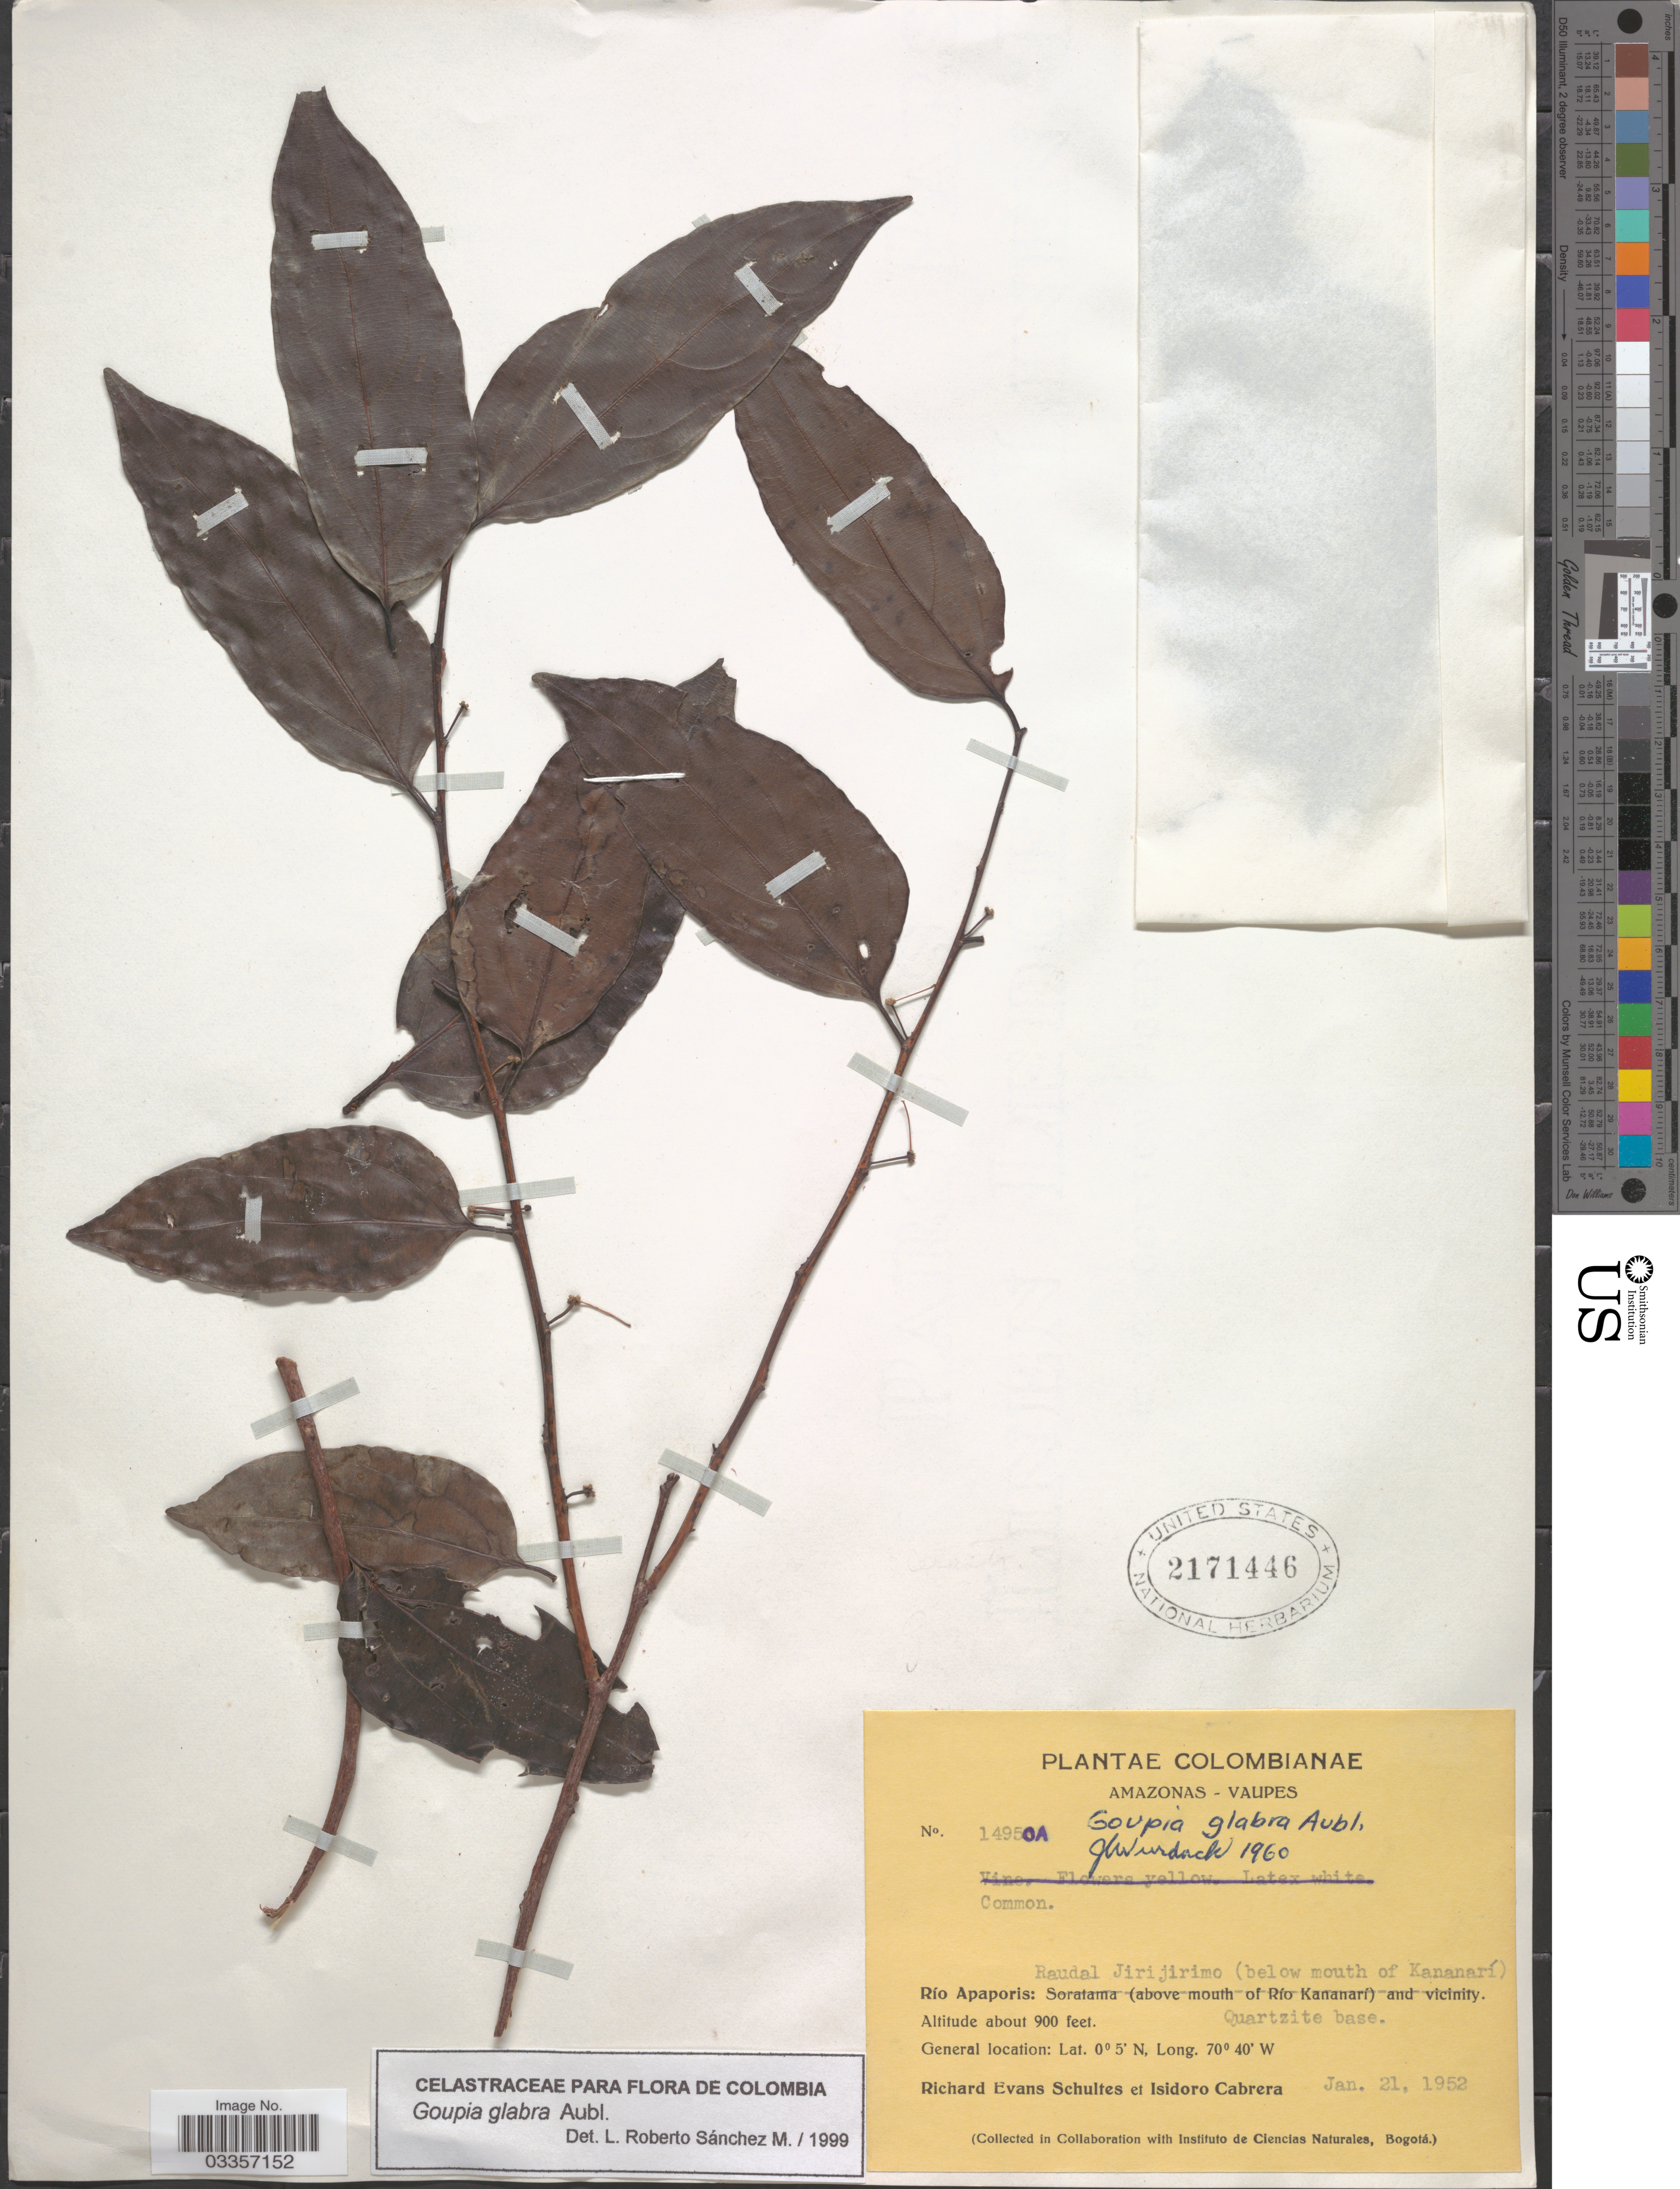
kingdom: Plantae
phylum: Tracheophyta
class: Magnoliopsida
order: Malpighiales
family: Goupiaceae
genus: Goupia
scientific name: Goupia glabra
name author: Aubl.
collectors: R. E. Schultes & I. Cabrera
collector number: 14950A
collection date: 1952-01-21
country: Colombia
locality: Amazonas - Vaupes, Raudal Jirijirimo (below mouth of Kananarí) Río Apaporis, Quartzite base.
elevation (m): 274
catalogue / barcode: US 2171446